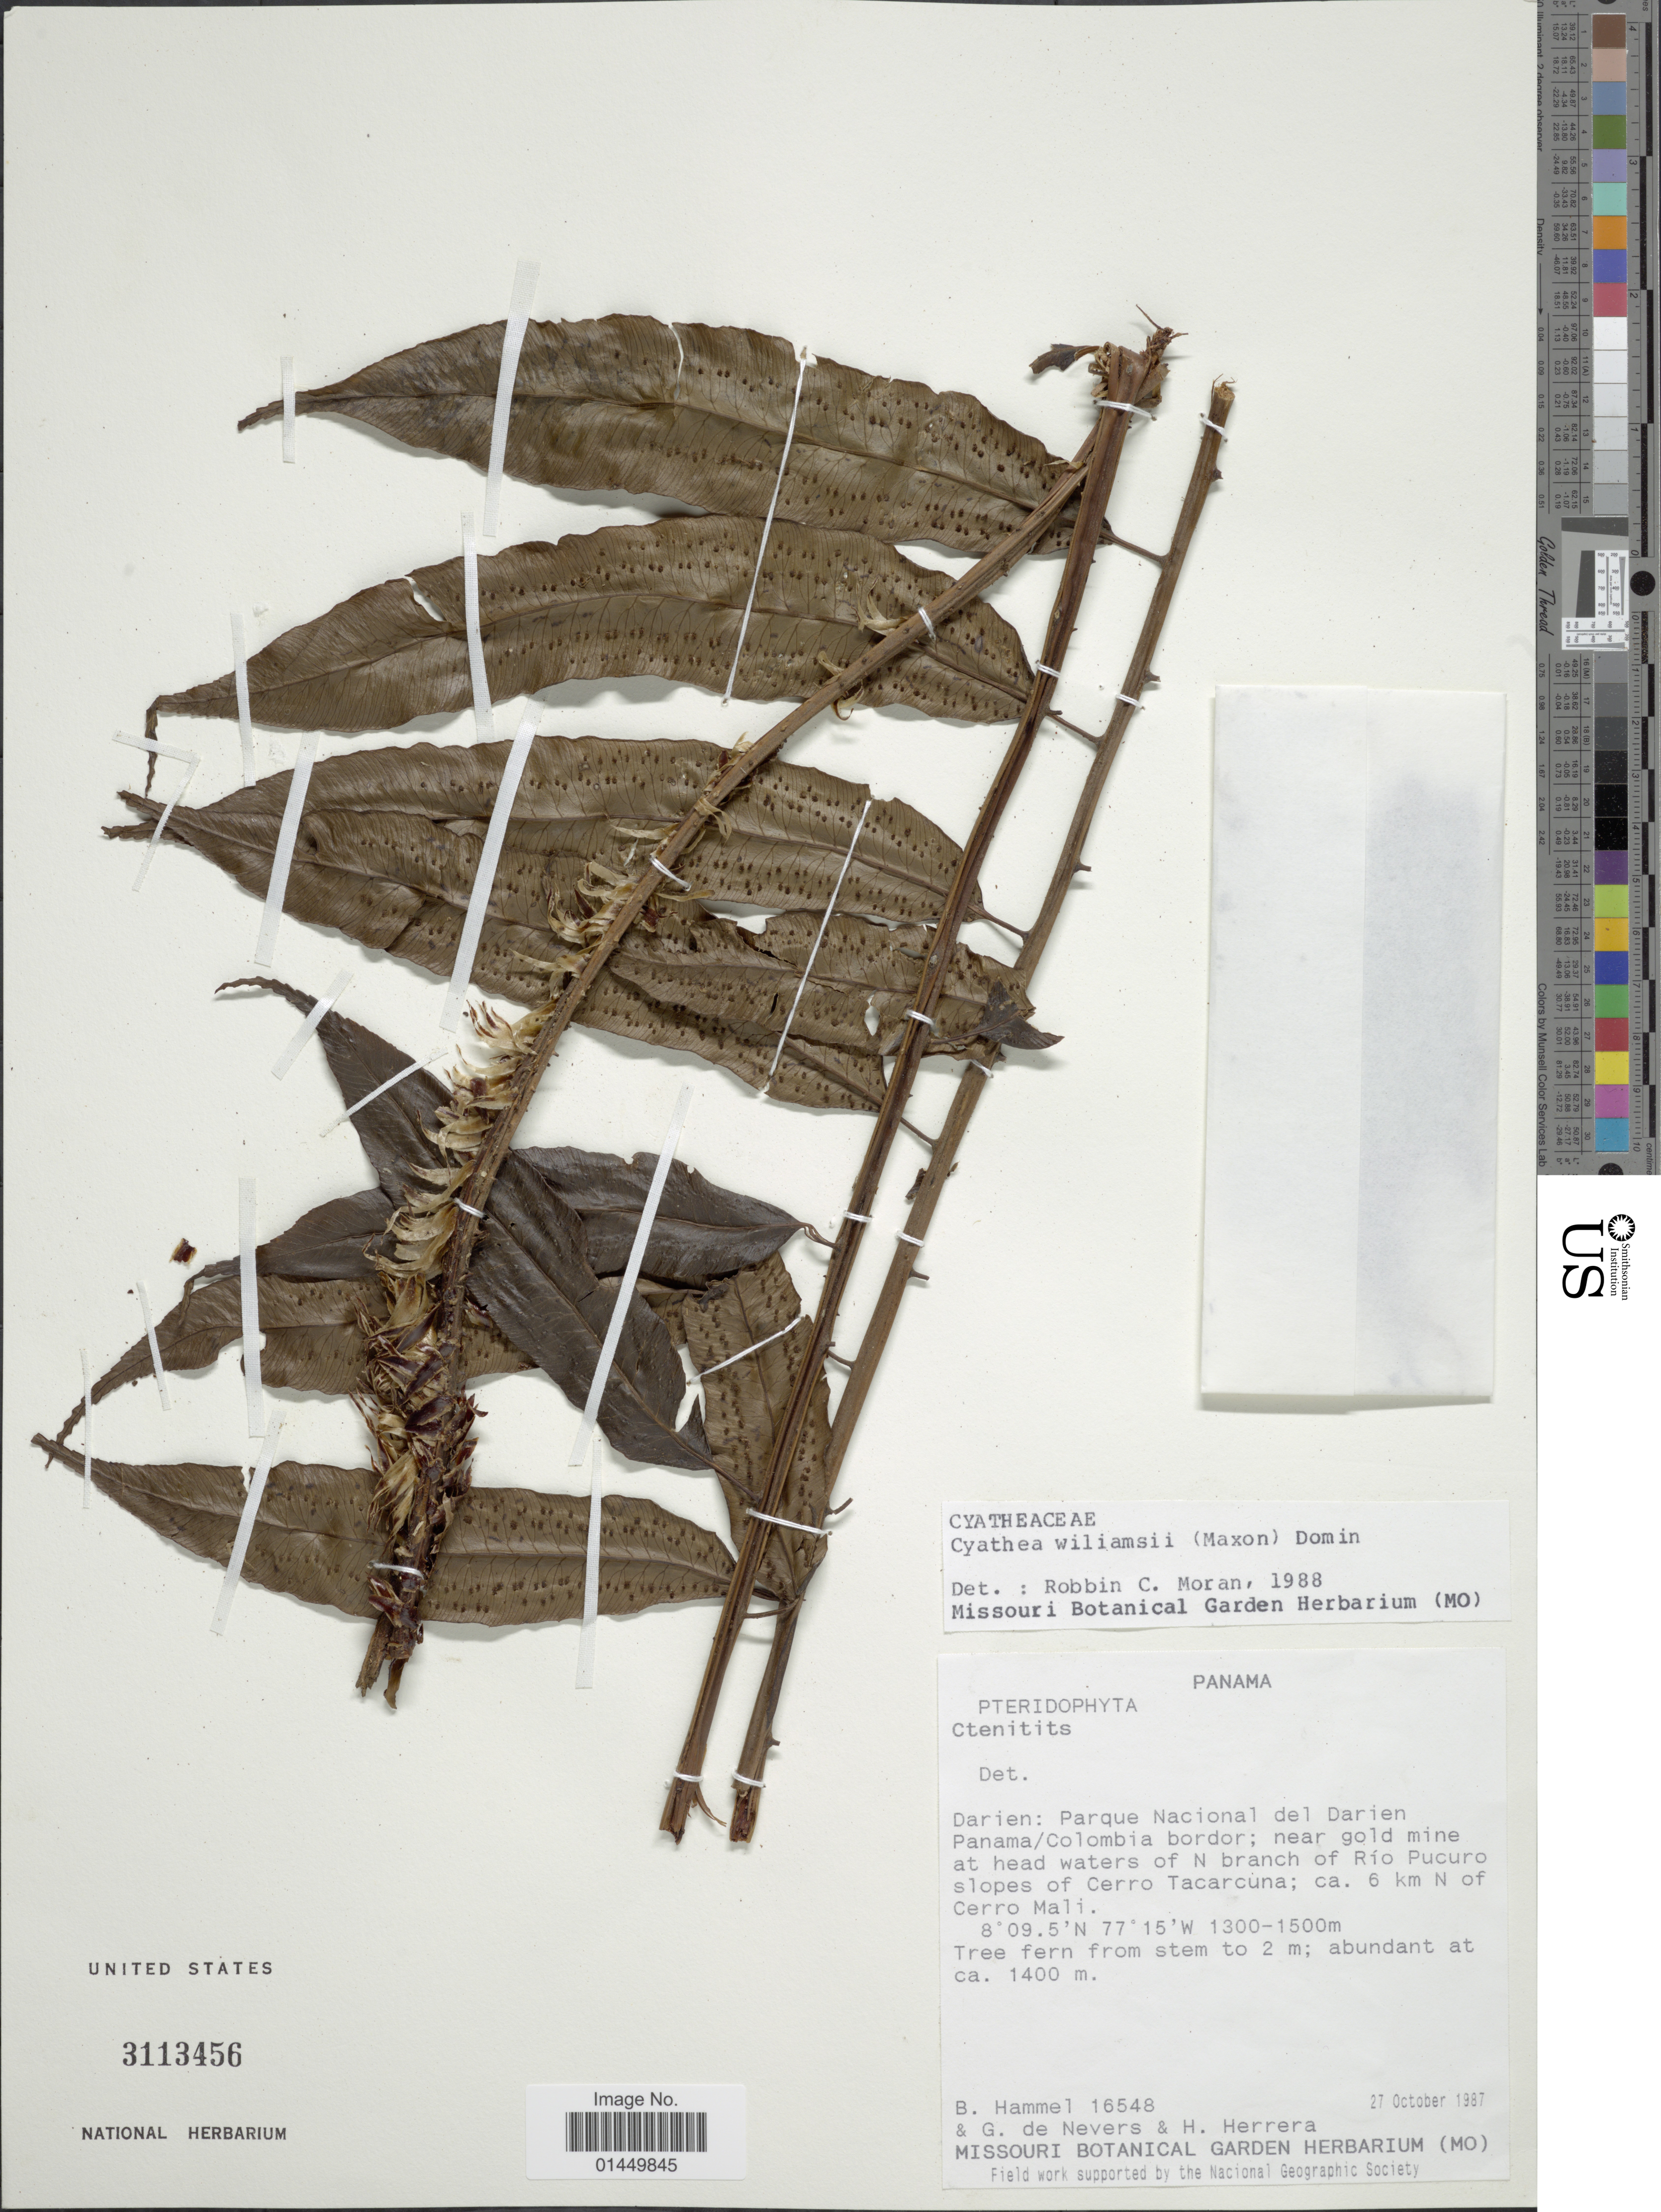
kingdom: Plantae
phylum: Tracheophyta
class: Polypodiopsida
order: Cyatheales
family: Cyatheaceae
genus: Cyathea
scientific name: Cyathea williamsii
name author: (Maxon) Domin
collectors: B. Hammel, G. C. de Nevers & H. Herrera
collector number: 16548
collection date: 1987-10-27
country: Panama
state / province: Darién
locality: Darien: Parque Nacional del Darien Panama/Colombia bordor, near gold mine at head waters of N branch of Rio Pucuro slopes of Cerro Tacarcuna, 6 km N of Cerro Mali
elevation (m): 1300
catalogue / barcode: US 3113456